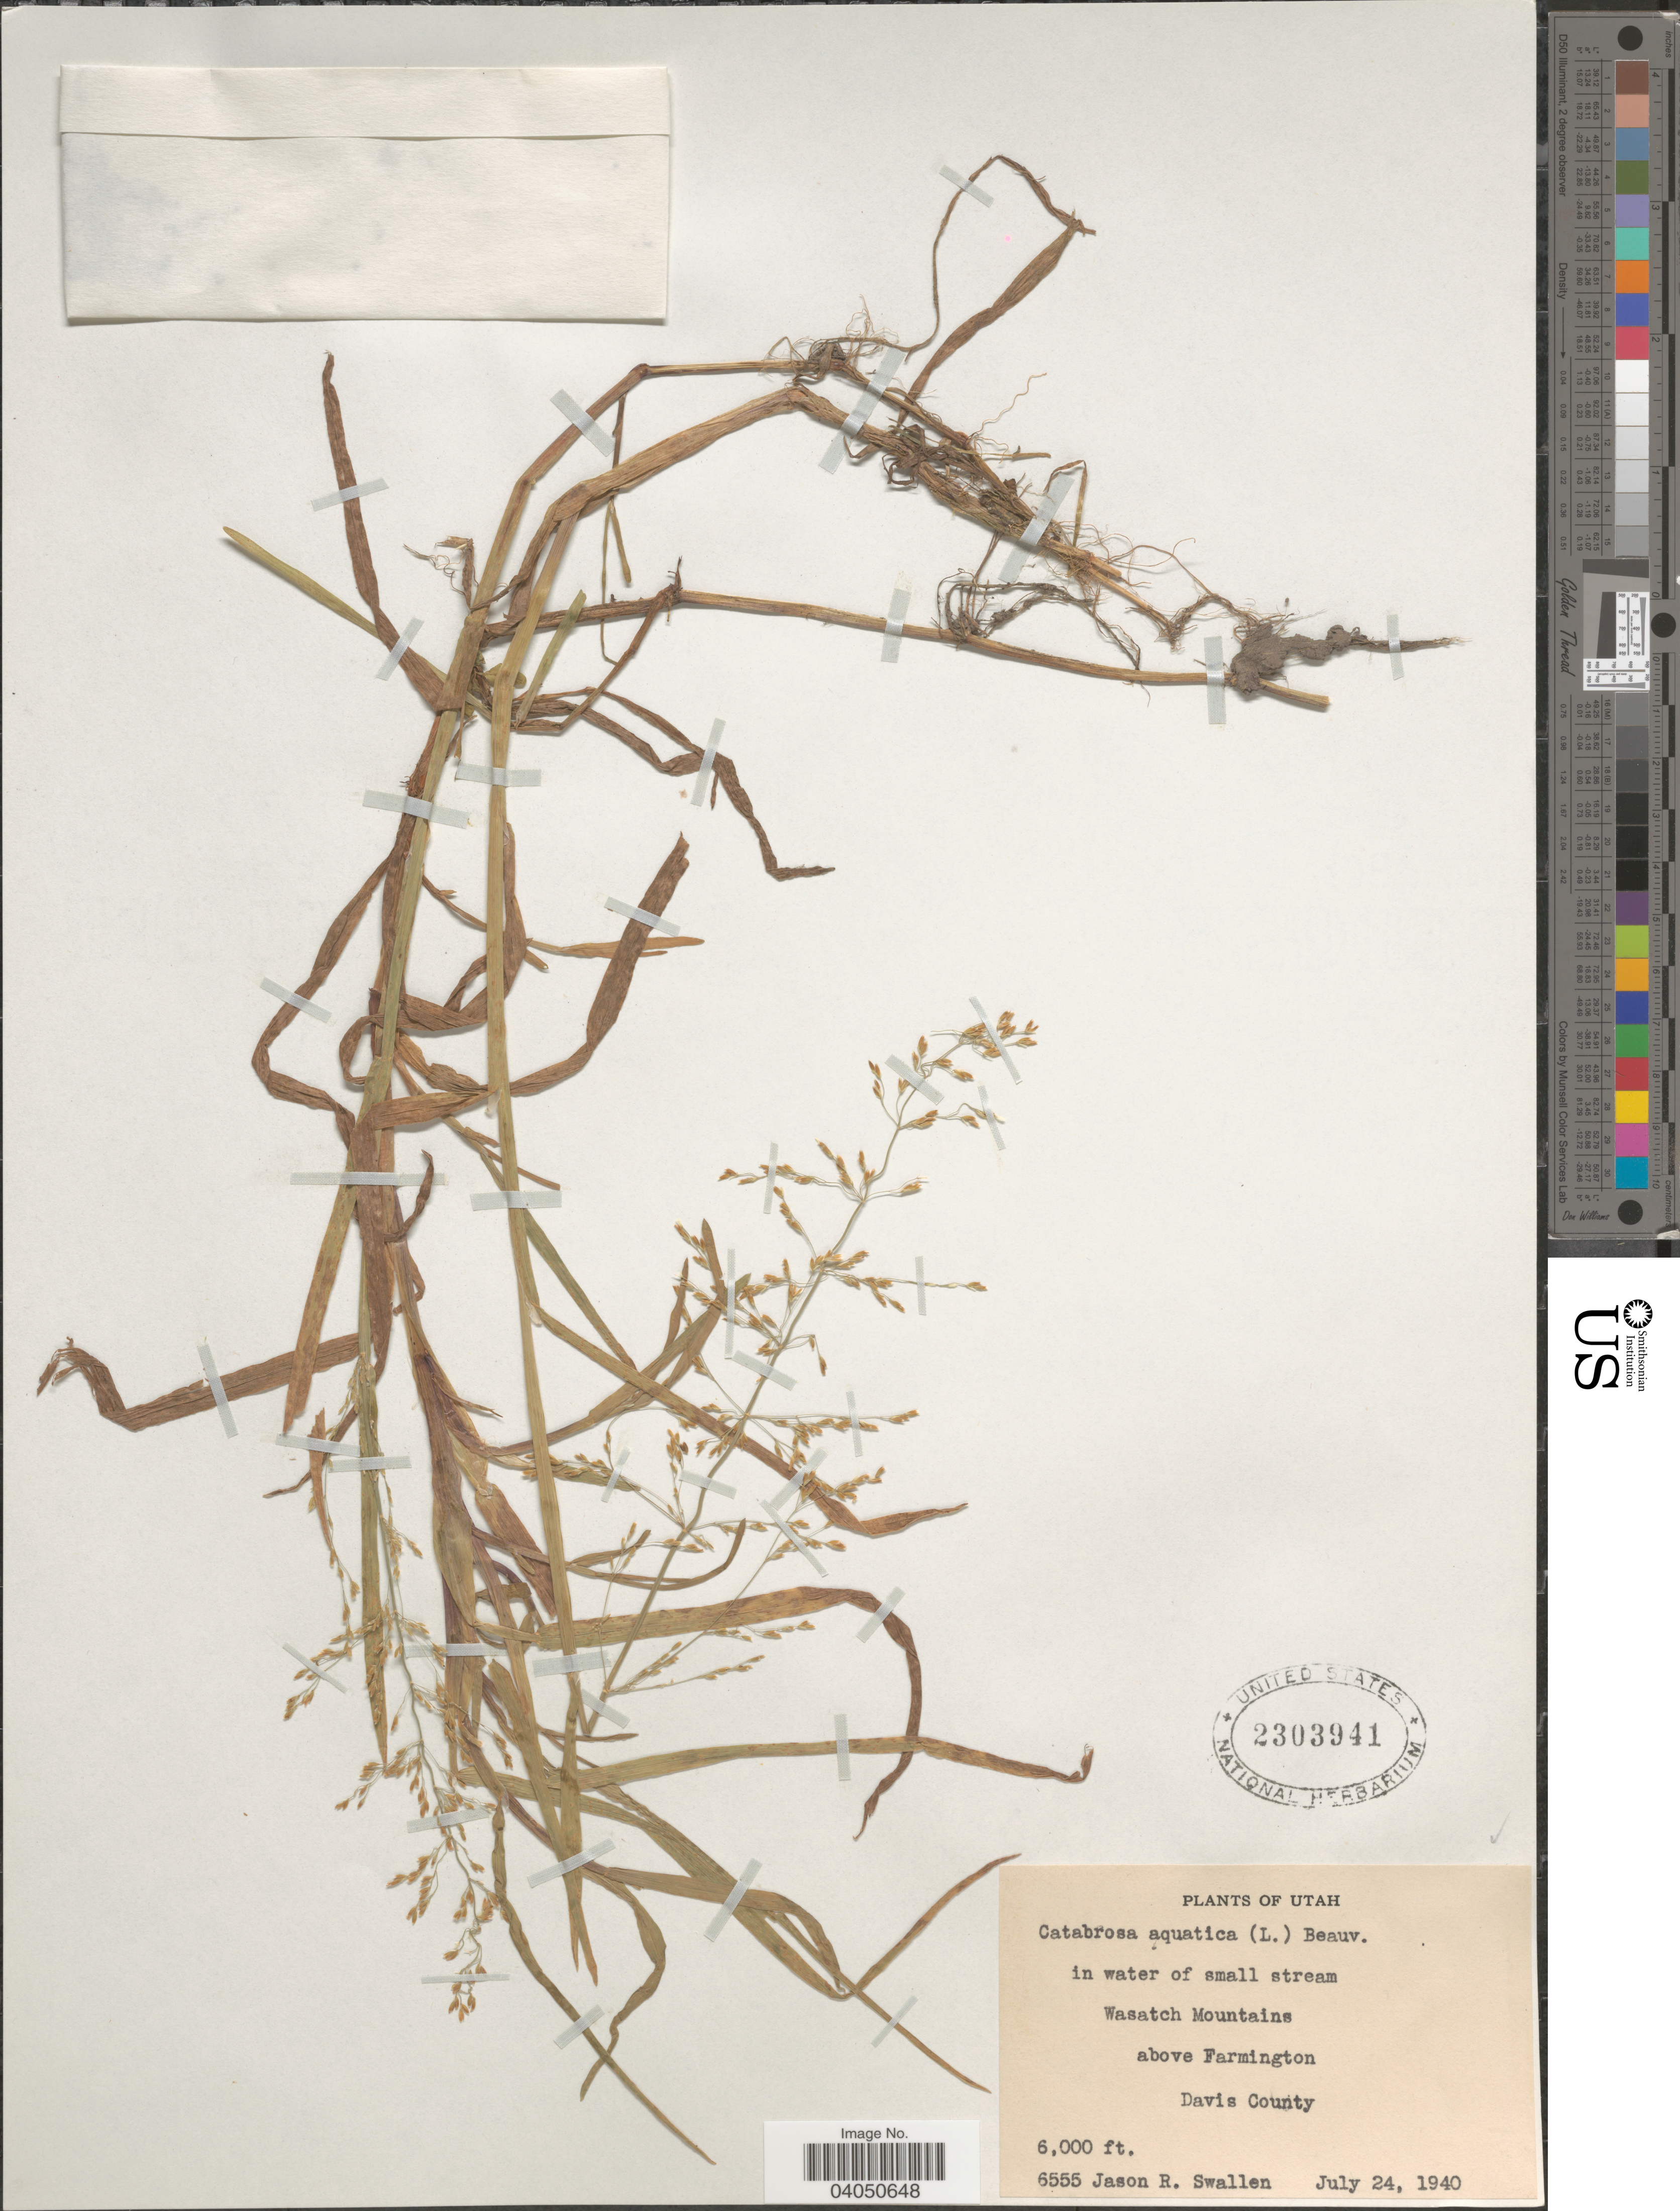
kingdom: Plantae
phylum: Tracheophyta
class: Liliopsida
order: Poales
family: Poaceae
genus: Catabrosa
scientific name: Catabrosa aquatica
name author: (L.) P. Beauv.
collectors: J. R. Swallen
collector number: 6555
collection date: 1940-07-24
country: United States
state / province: Utah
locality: Wasatch Mountains above Farmington. Davis County.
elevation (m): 1829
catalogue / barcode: US 2303941